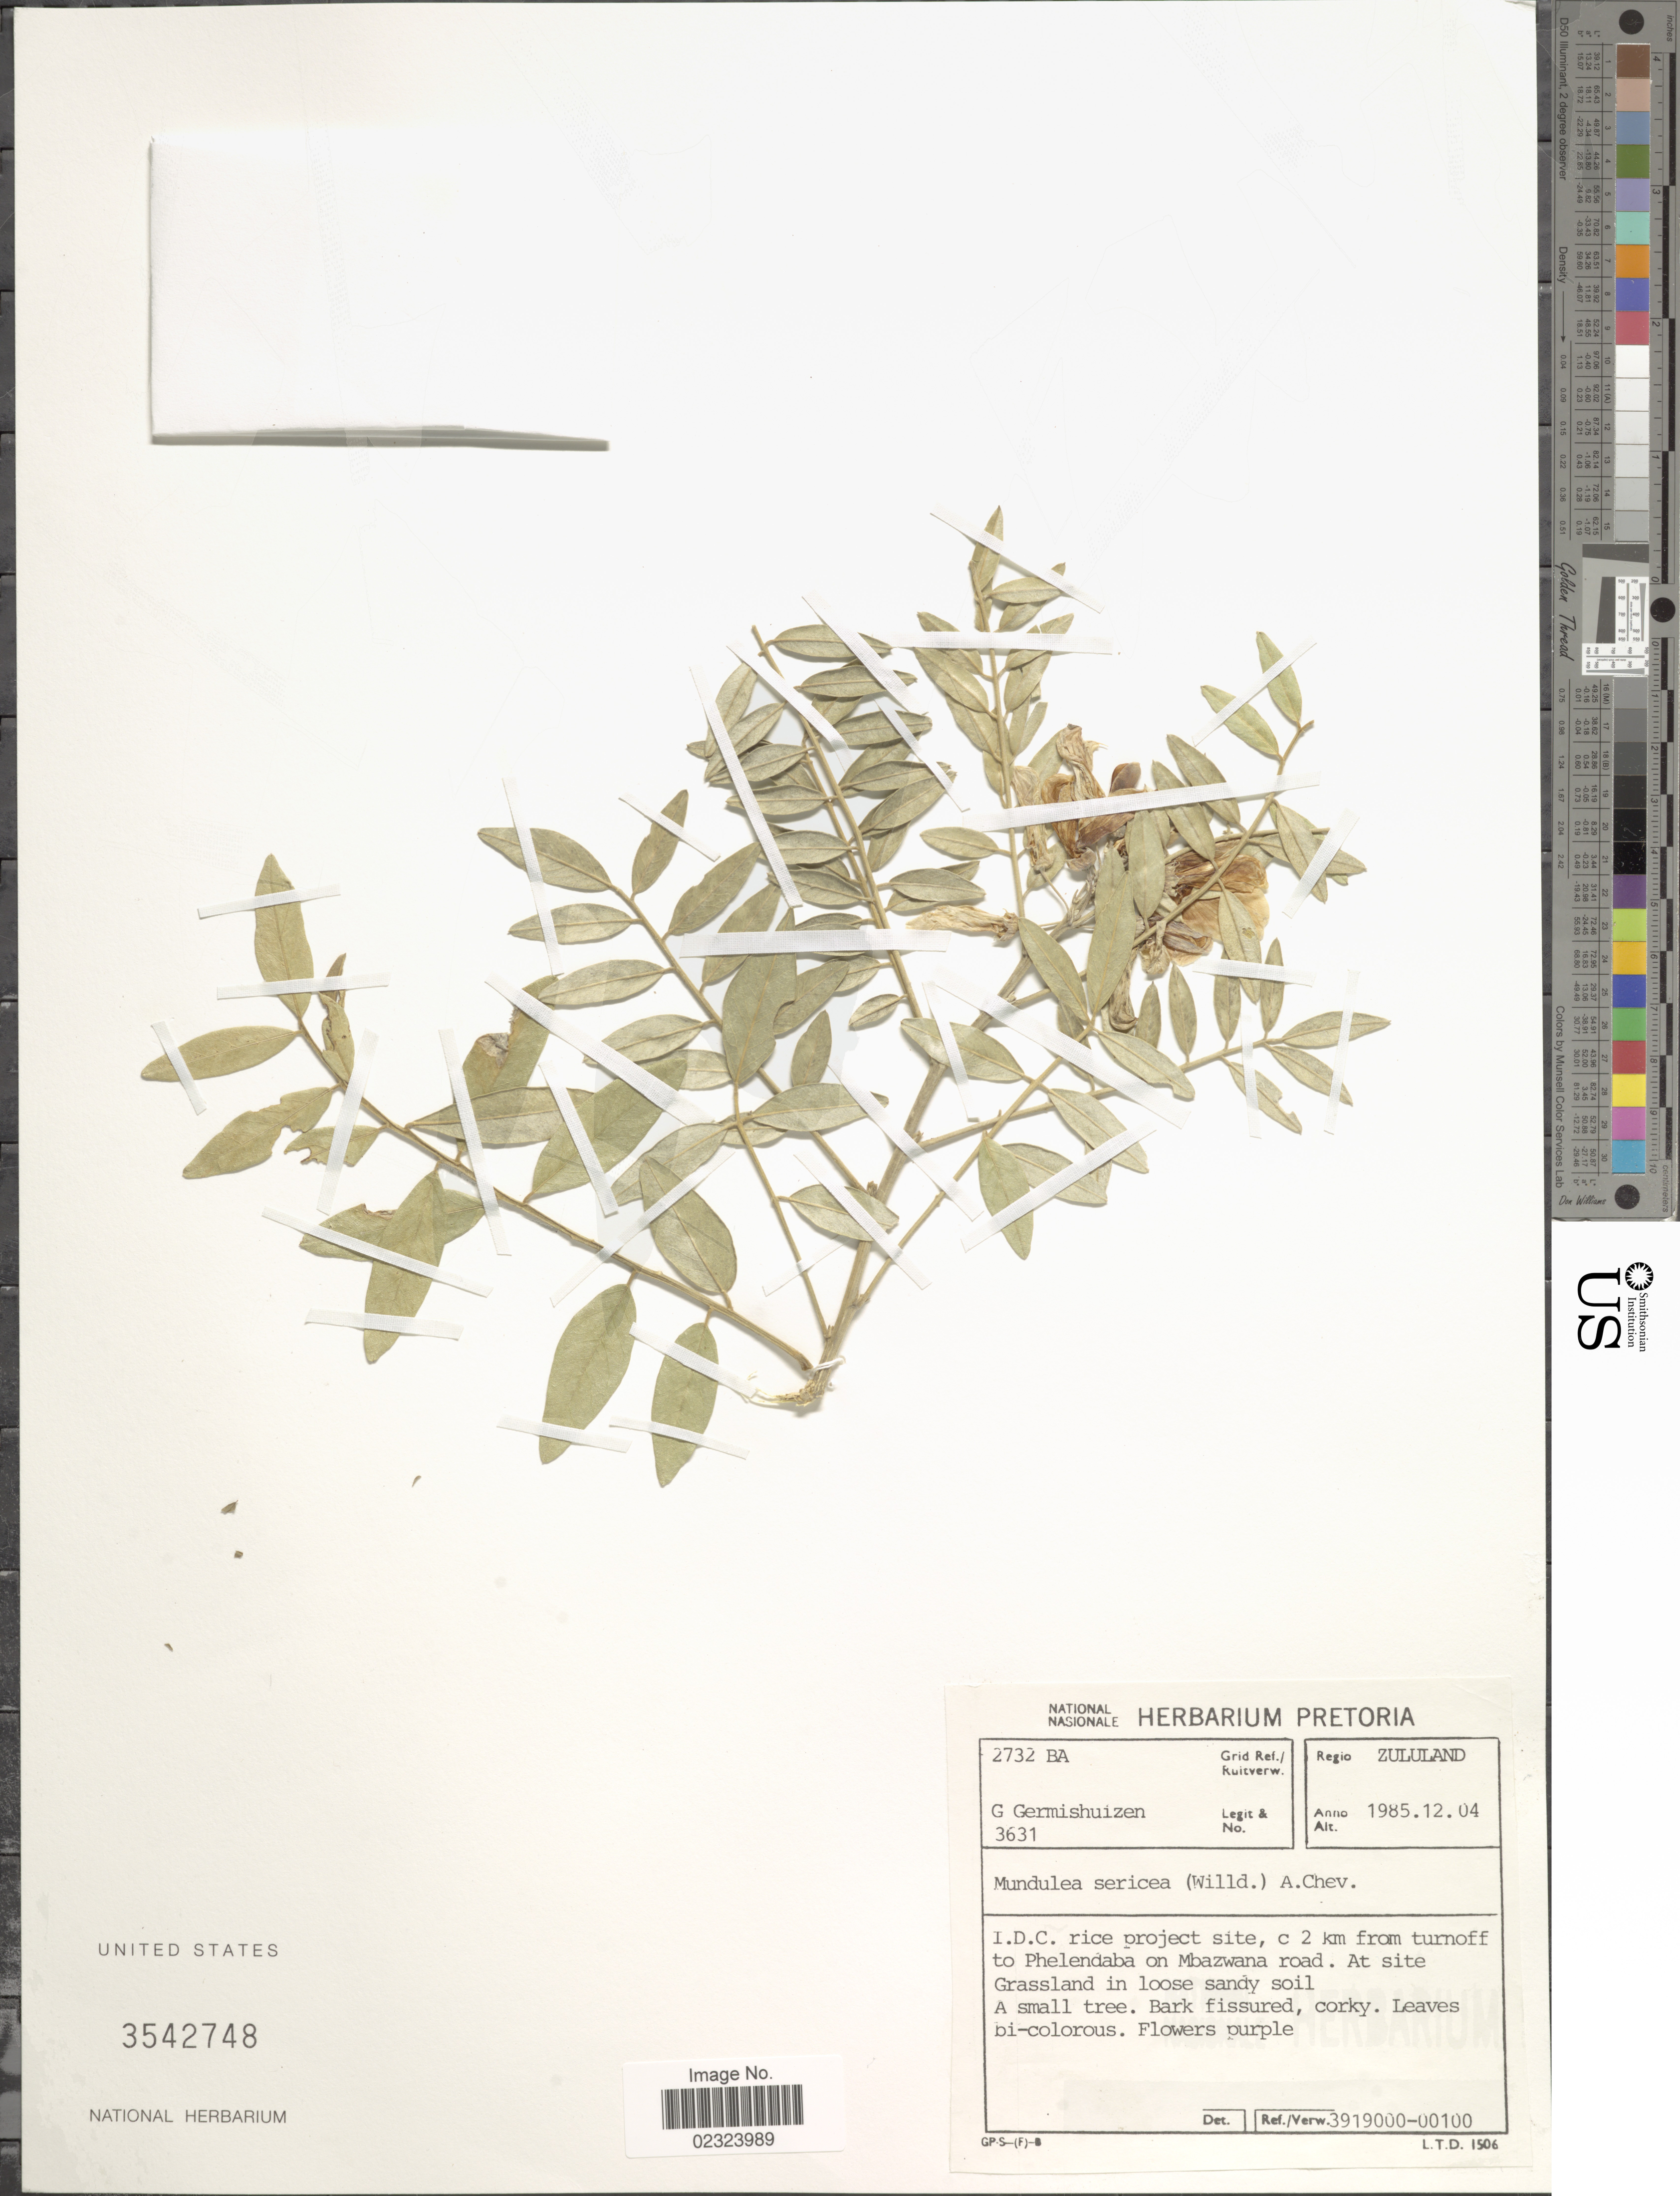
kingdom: Plantae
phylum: Tracheophyta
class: Magnoliopsida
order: Fabales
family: Fabaceae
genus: Mundulea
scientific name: Mundulea sericea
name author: (Willd.) A. Chev.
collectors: G. Germishuizen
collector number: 3631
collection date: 1985-12-04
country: South Africa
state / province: KwaZulu-Natal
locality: Regio Zululand. I.D.C. rice project site, c 2 km from turnoff to Phelendaba on Mbazwana road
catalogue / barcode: US 3542748